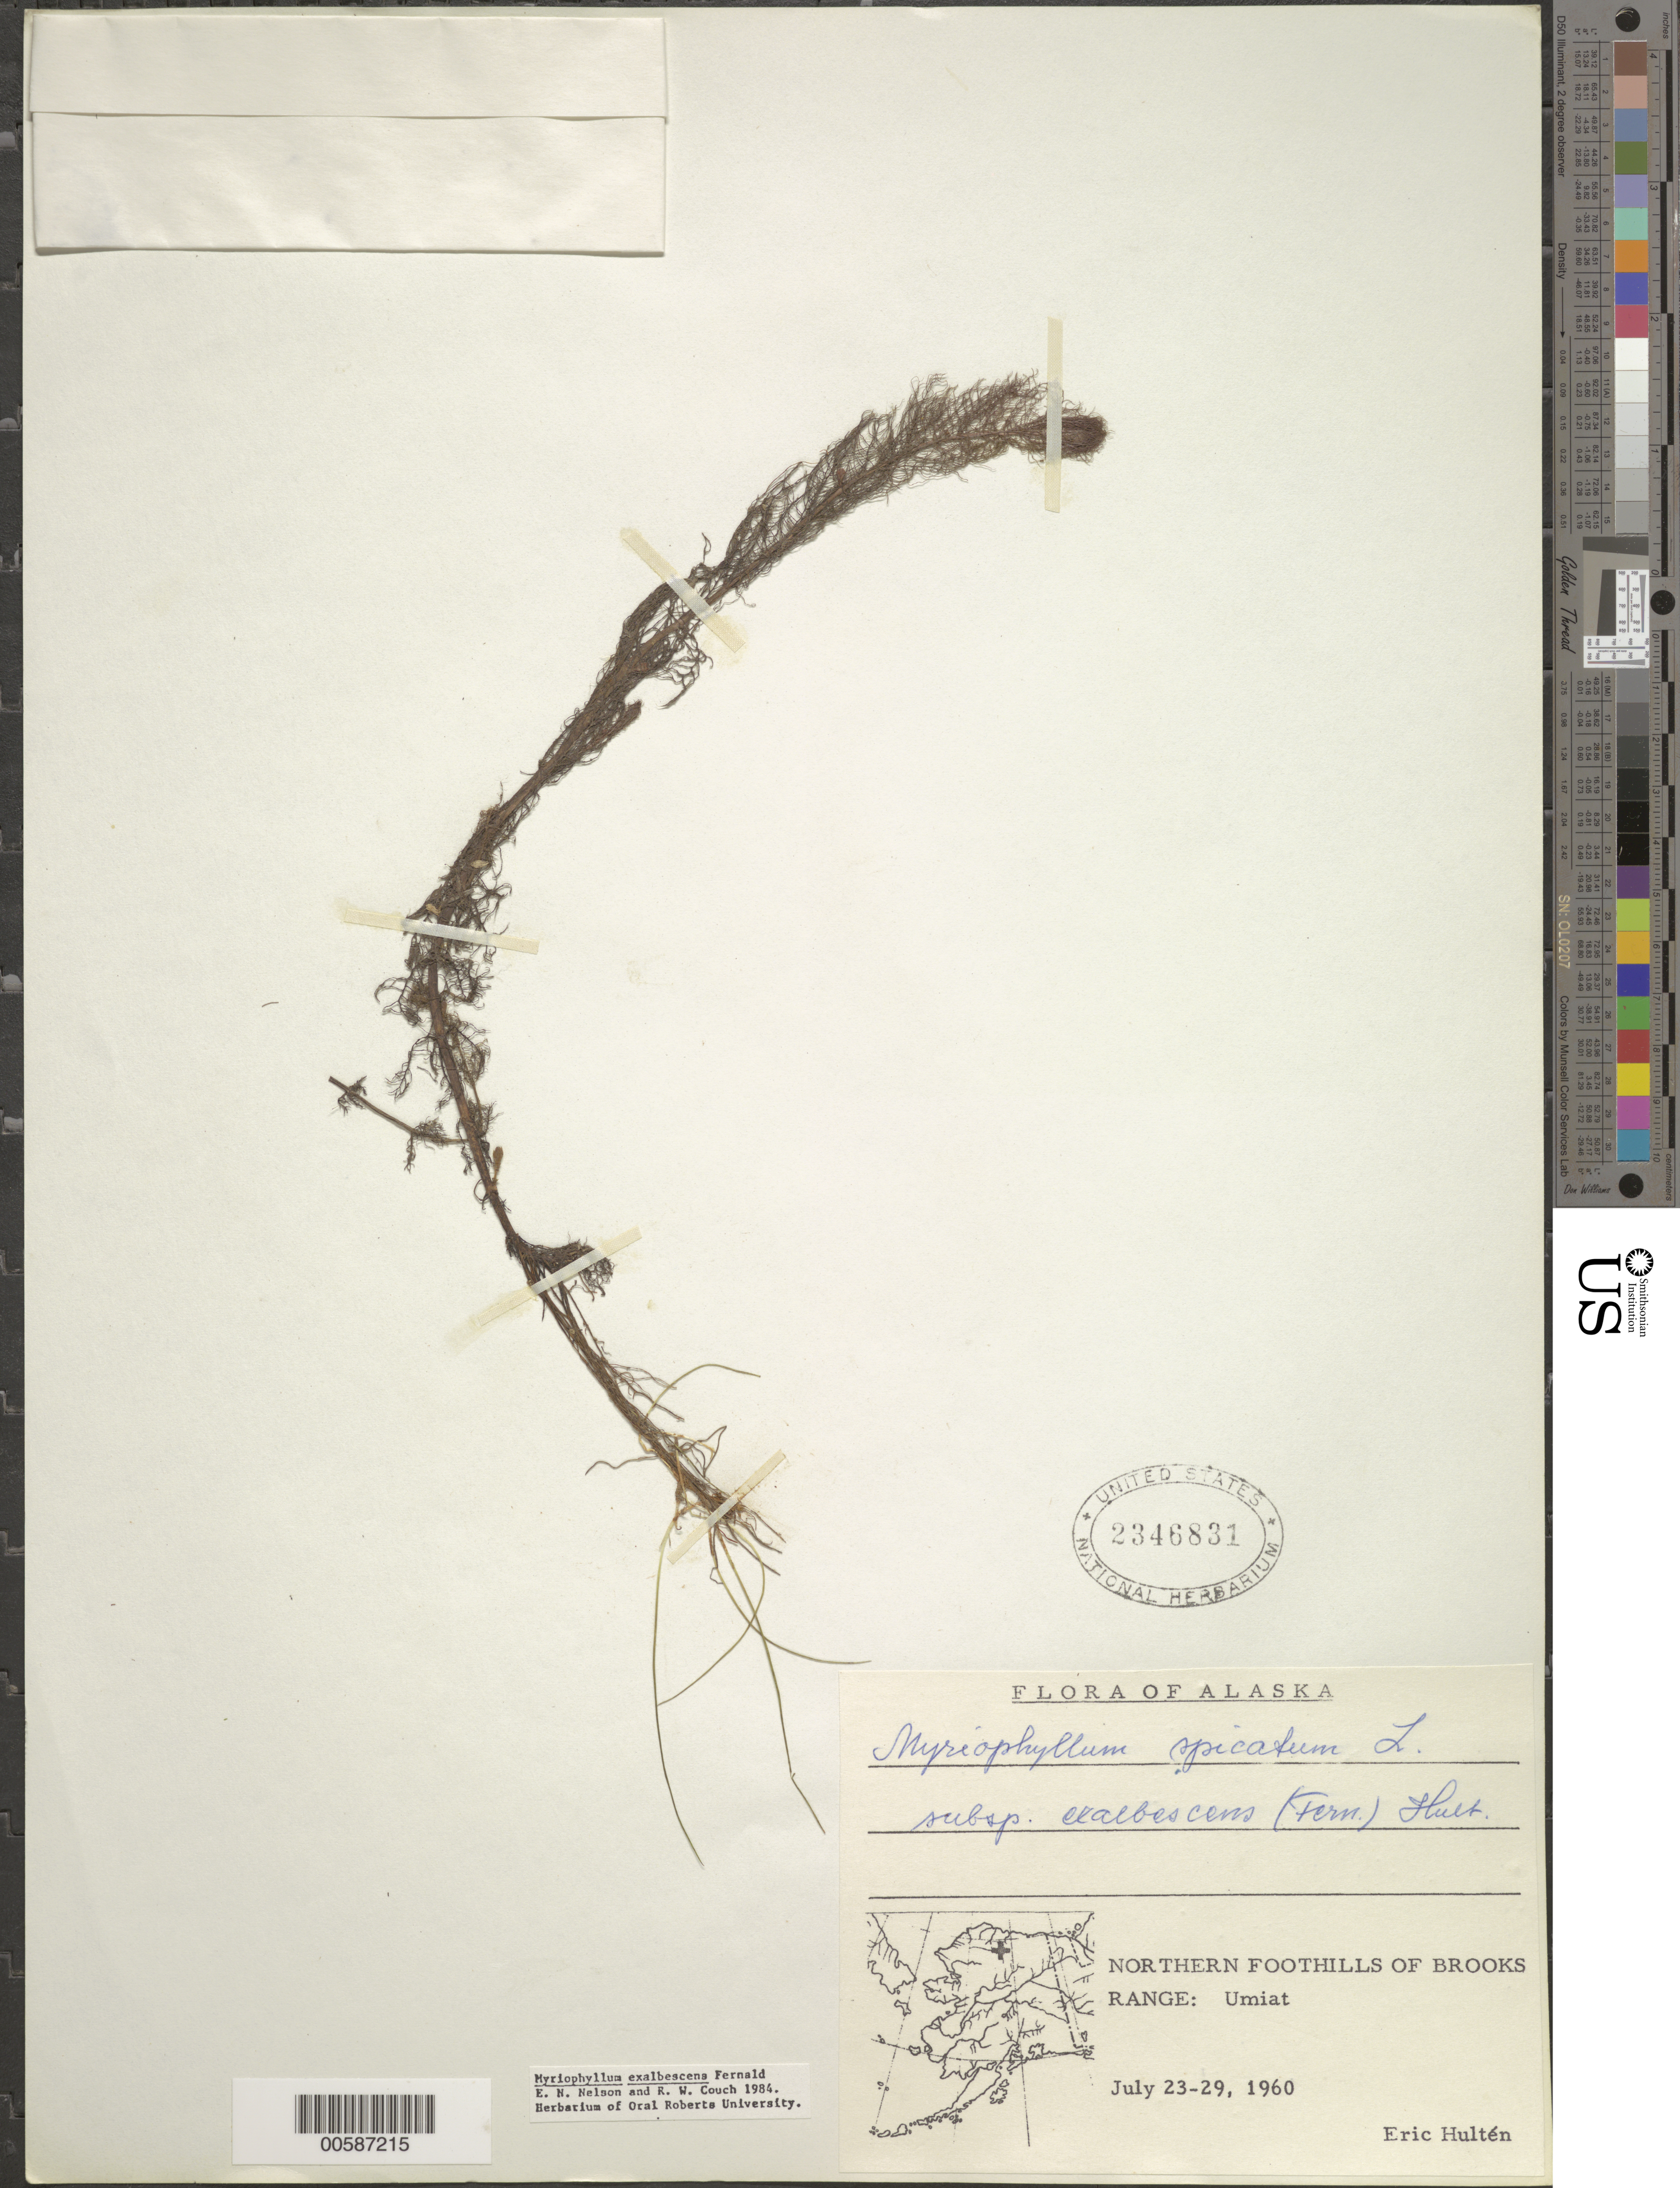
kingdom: Plantae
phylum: Tracheophyta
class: Magnoliopsida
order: Saxifragales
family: Haloragaceae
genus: Myriophyllum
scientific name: Myriophyllum exalbescens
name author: Fernald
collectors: E. G. Hultén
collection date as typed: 23 Jul 1960 to 29 Jul 1960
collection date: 1960-07-23/1960-07-29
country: United States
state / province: Alaska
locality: Brooks Range, Umiat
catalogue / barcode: US 2346831